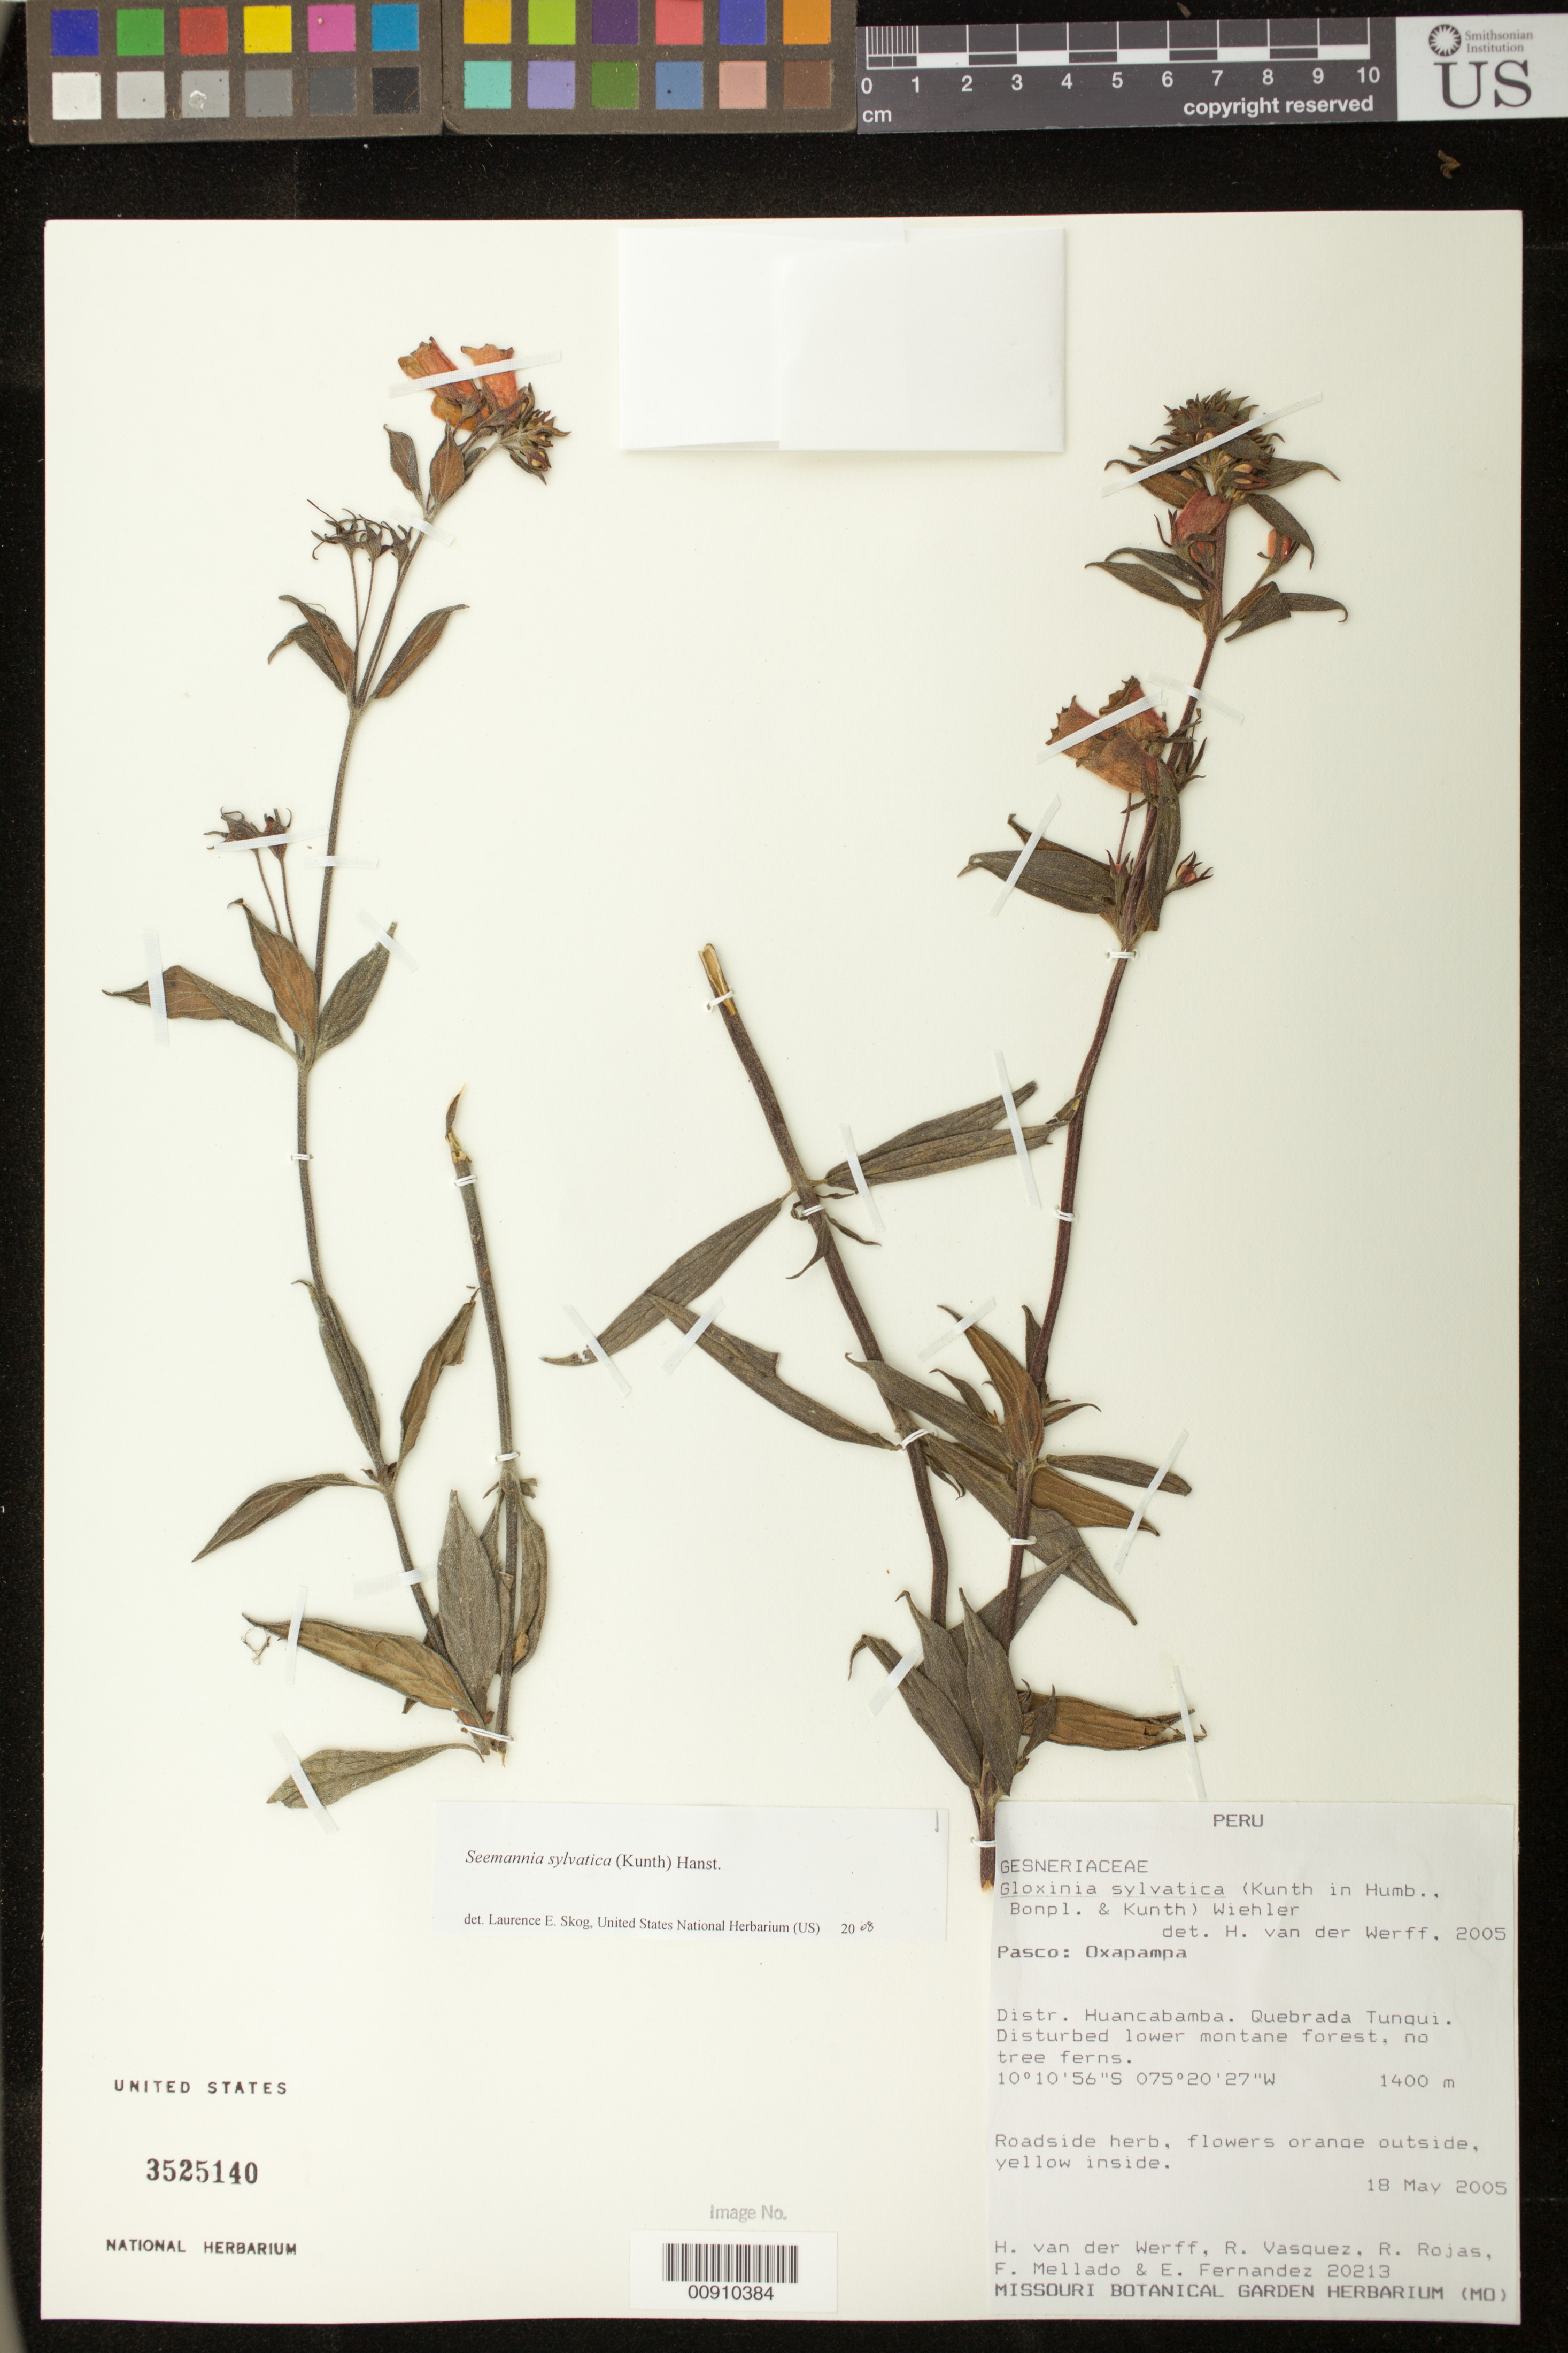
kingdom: Plantae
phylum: Tracheophyta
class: Magnoliopsida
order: Lamiales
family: Gesneriaceae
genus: Seemannia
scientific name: Seemannia sylvatica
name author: (Kunth) Hanst.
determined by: Skog, Laurence E.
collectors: H. van der Werff & et al.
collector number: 20213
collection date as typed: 18 May 2005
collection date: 2005-05-18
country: Peru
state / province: Pasco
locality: Pasco: Oxapampa. Distr. Huancabamba. Quebrada Tunqui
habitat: Disturbed lower montane forest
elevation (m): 1400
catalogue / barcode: US 3525140